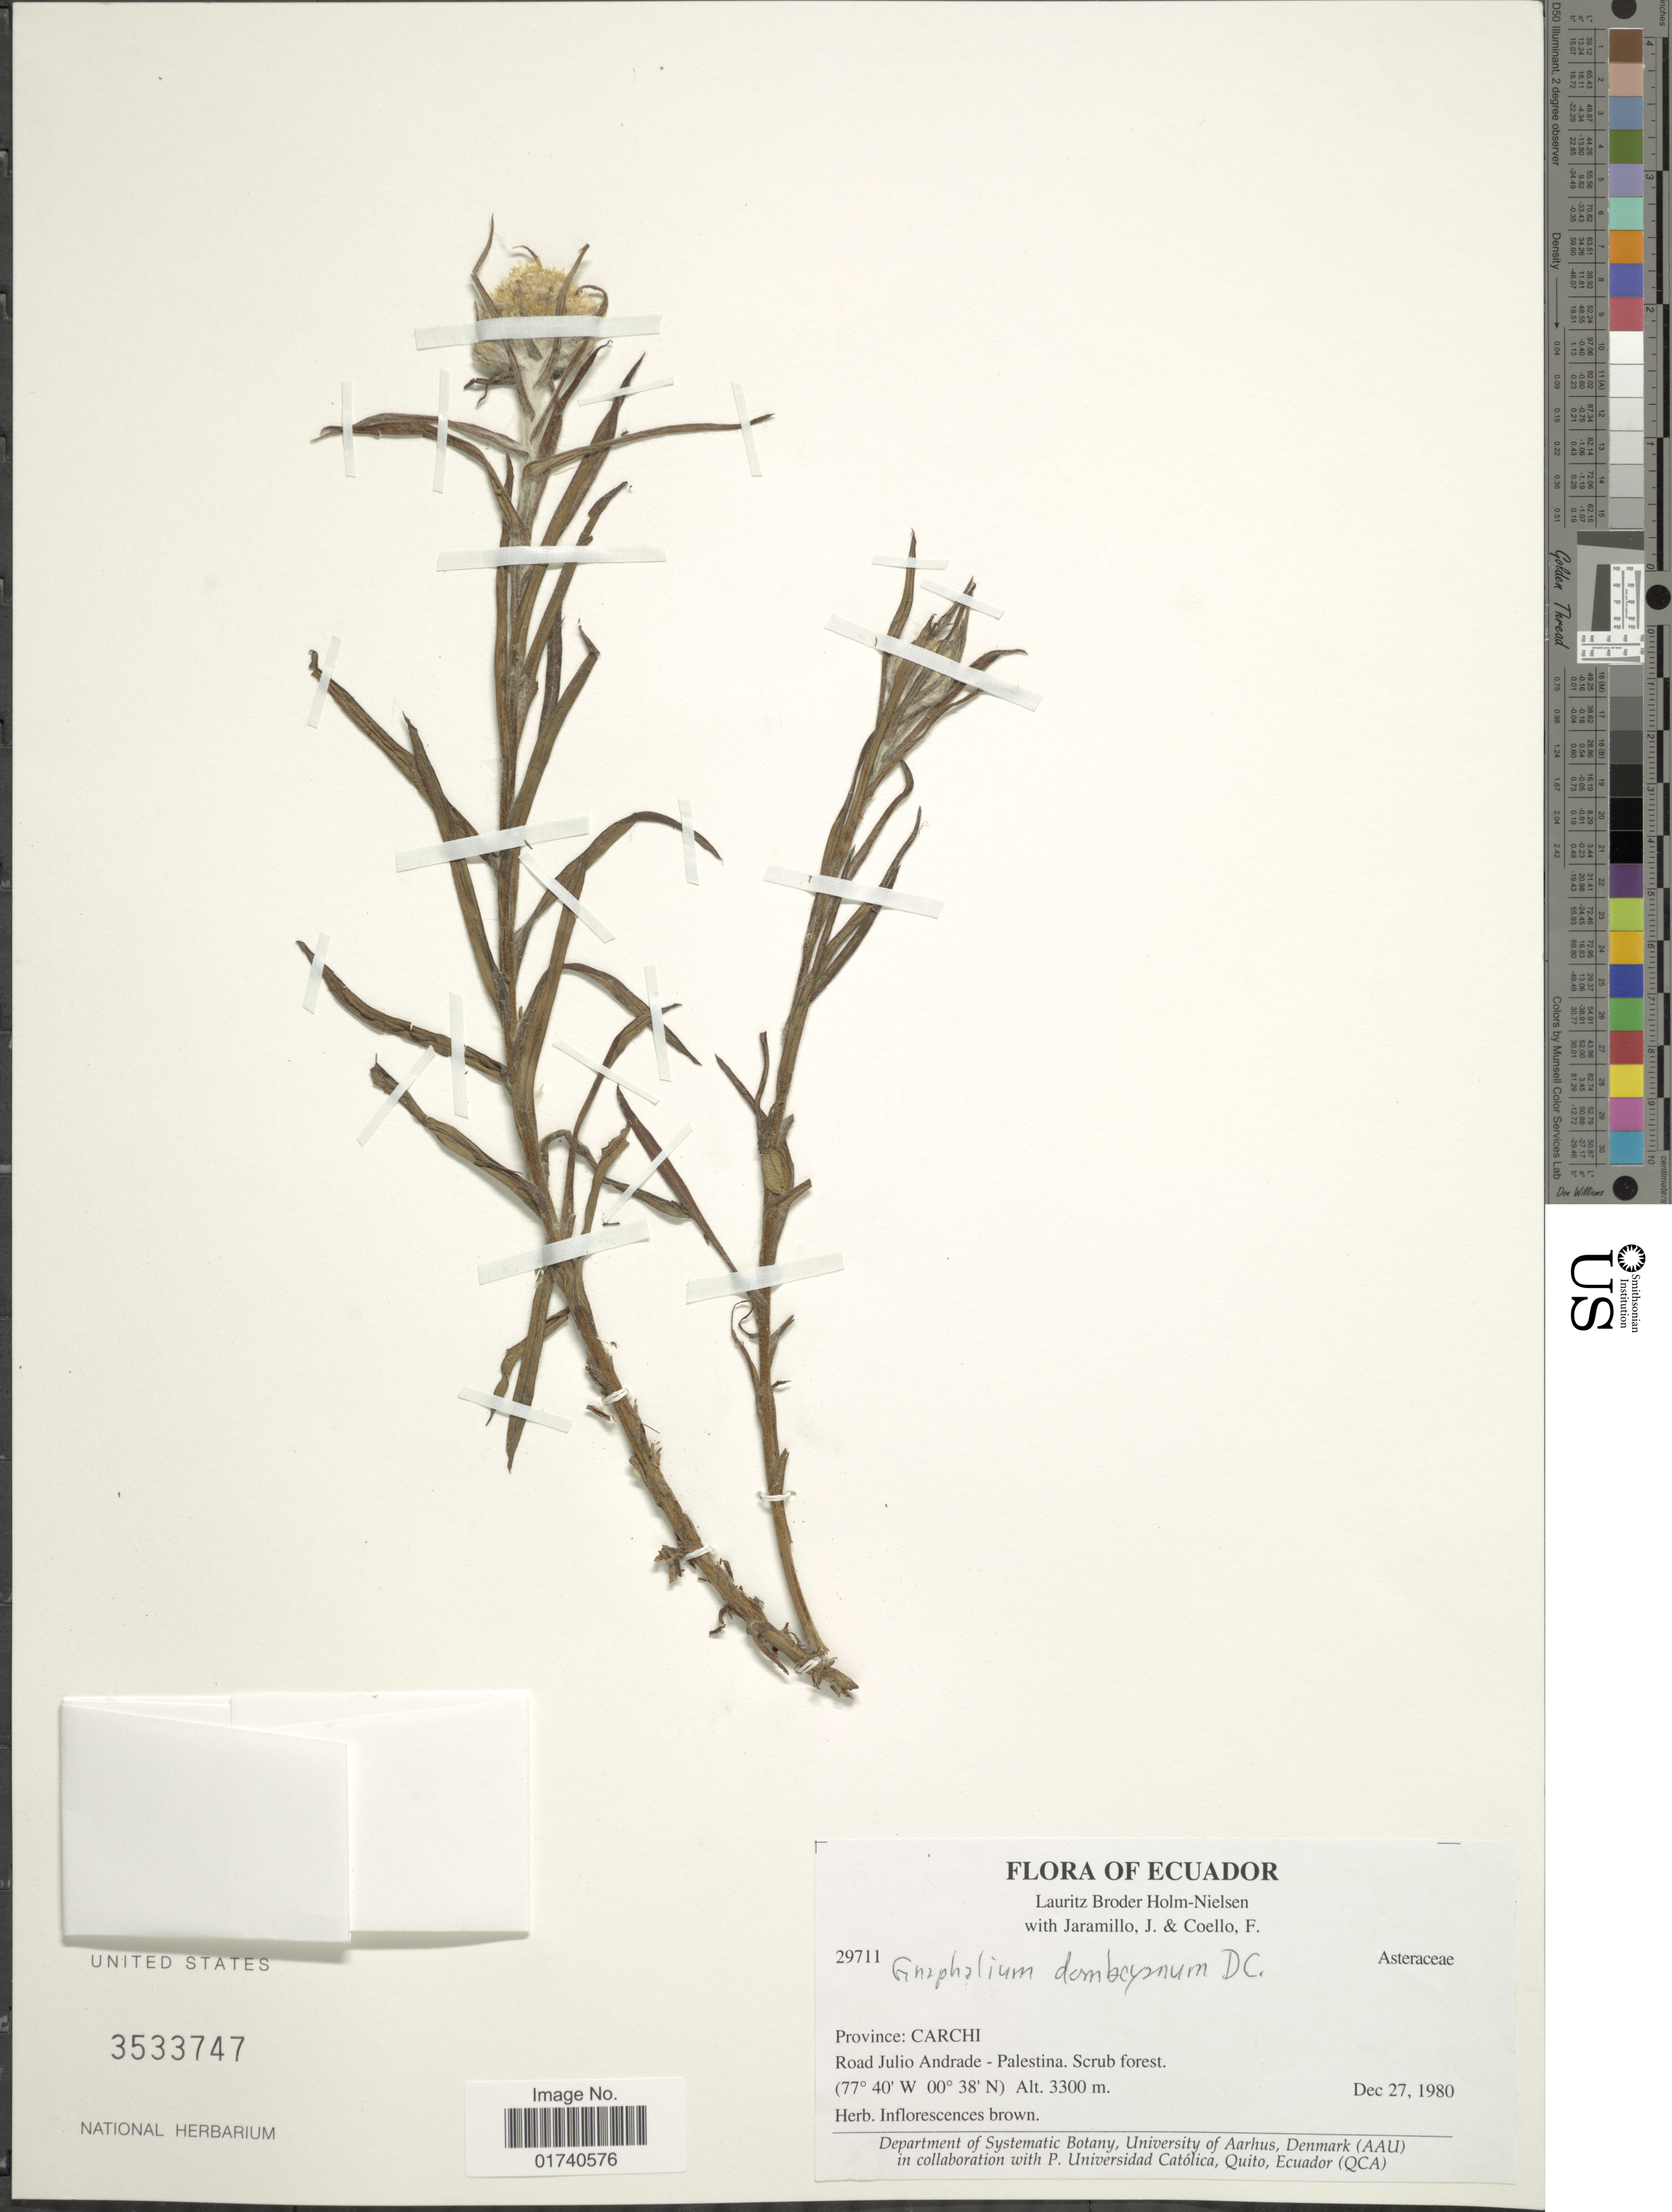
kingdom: Plantae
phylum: Tracheophyta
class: Magnoliopsida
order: Asterales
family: Asteraceae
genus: Pseudognaphalium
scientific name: Pseudognaphalium dombeyanum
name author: (DC.) Anderb.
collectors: L. B. Holm-Nielsen, J. Jaramillo & F. Coello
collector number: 29711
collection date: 1980-12-27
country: Ecuador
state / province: Carchi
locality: Province: Carchi. Road Julio Andrade - Palestina.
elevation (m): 3300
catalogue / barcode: US 3533747